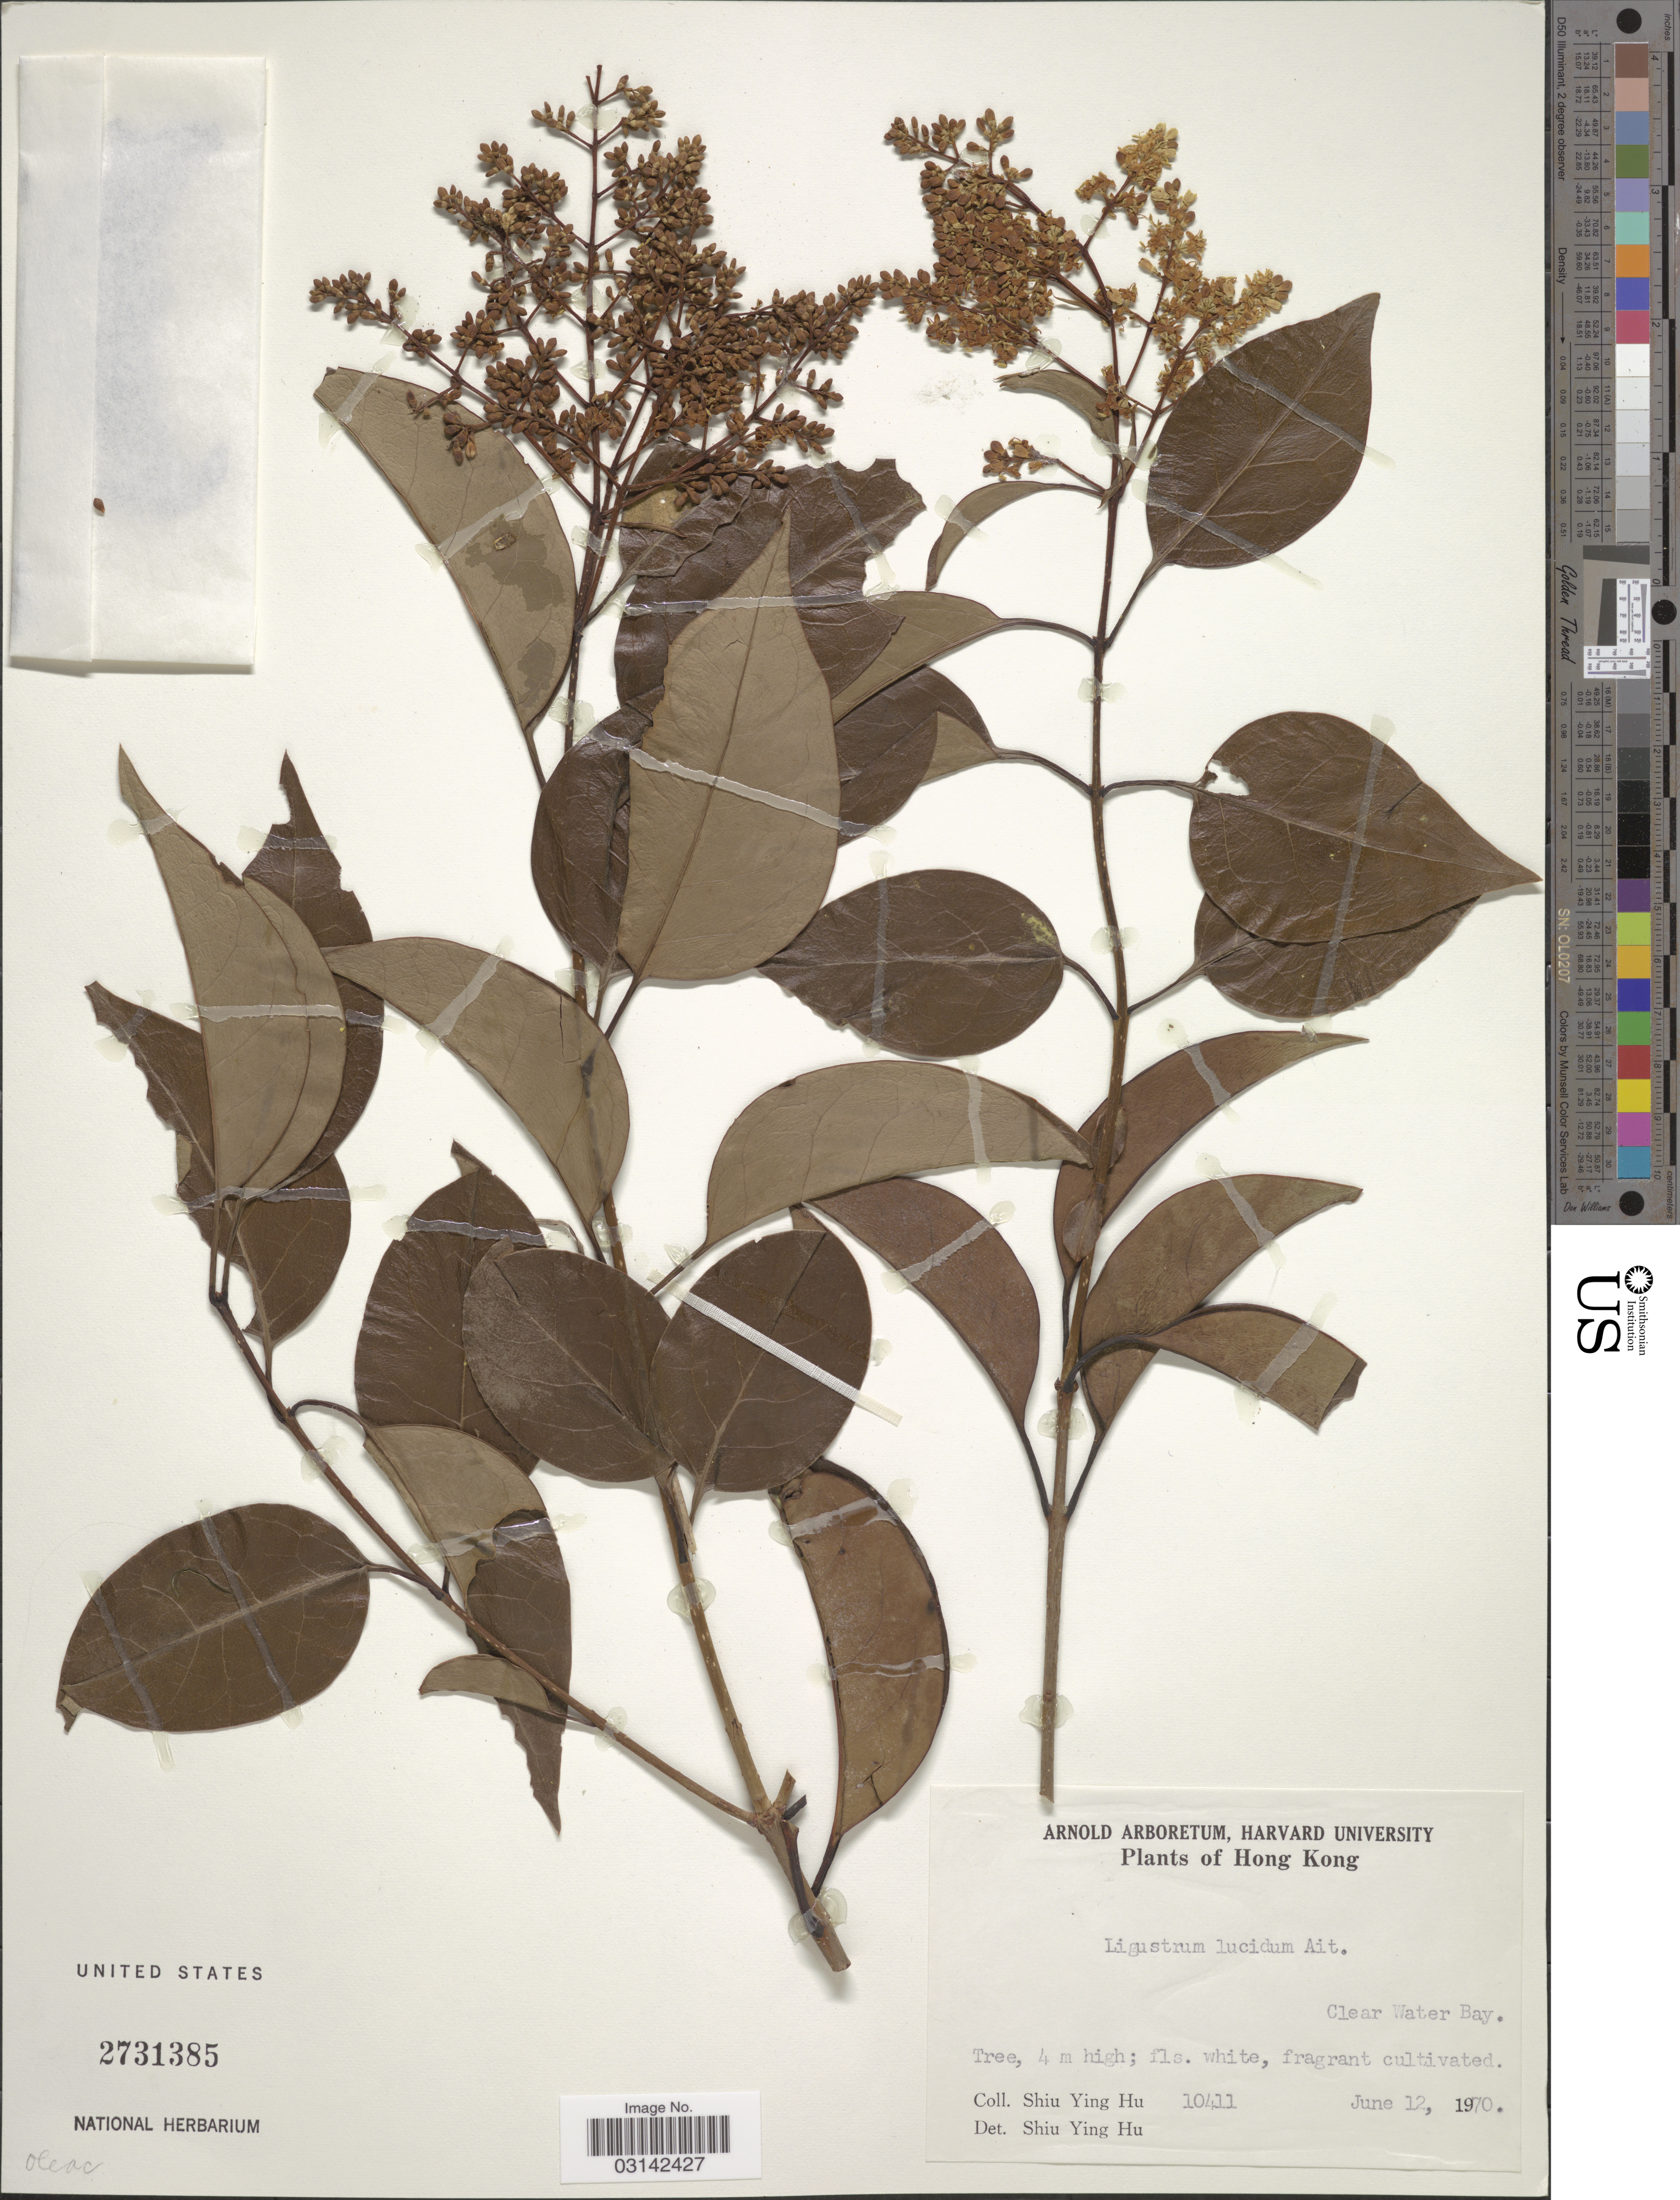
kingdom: Plantae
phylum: Tracheophyta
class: Magnoliopsida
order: Lamiales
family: Oleaceae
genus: Ligustrum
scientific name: Ligustrum lucidum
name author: W.T. Aiton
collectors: S. Y. Hu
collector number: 10411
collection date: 1970-06-12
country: China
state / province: Hong Kong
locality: Clear Water Bay.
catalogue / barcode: US 2731385